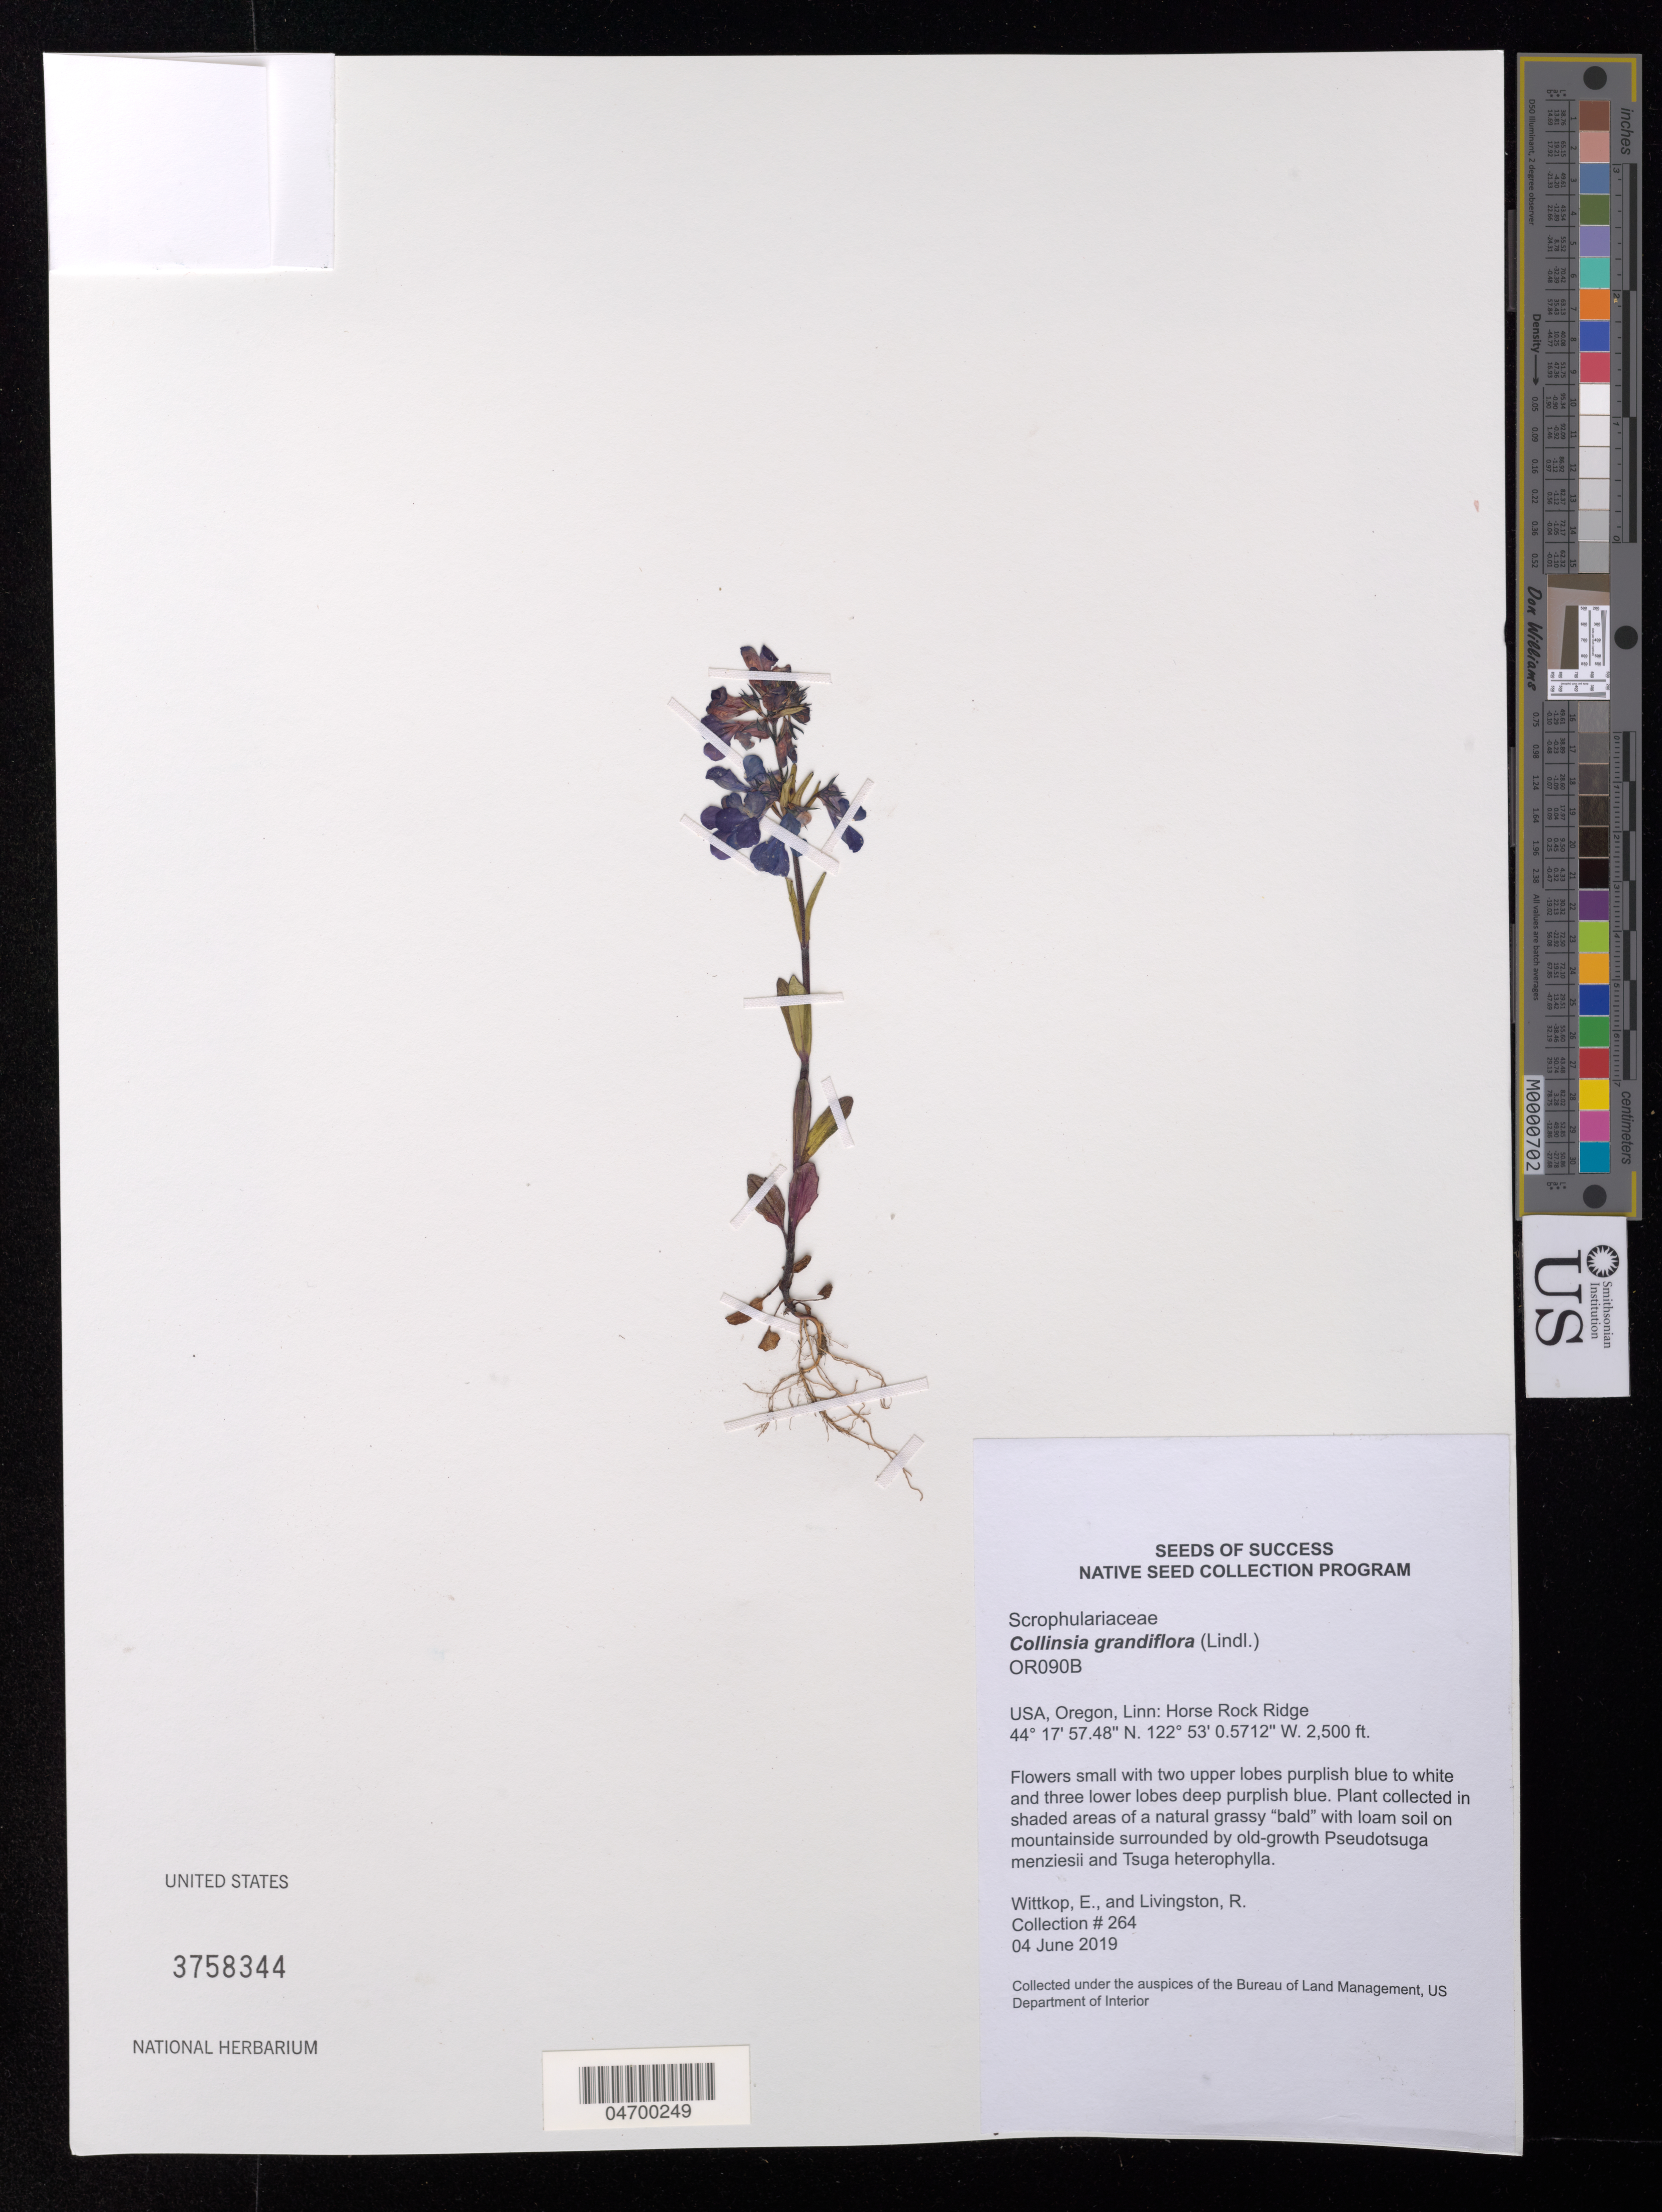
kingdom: Plantae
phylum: Tracheophyta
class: Magnoliopsida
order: Ericales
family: Polemoniaceae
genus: Collomia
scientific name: Collomia grandiflora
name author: Douglas ex Lindl.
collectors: E. Wittkop & R. Livingston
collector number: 264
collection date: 2019-06-04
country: United States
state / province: Oregon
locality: Linn: Horse Rock Rdige.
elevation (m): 762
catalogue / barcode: US 3758344